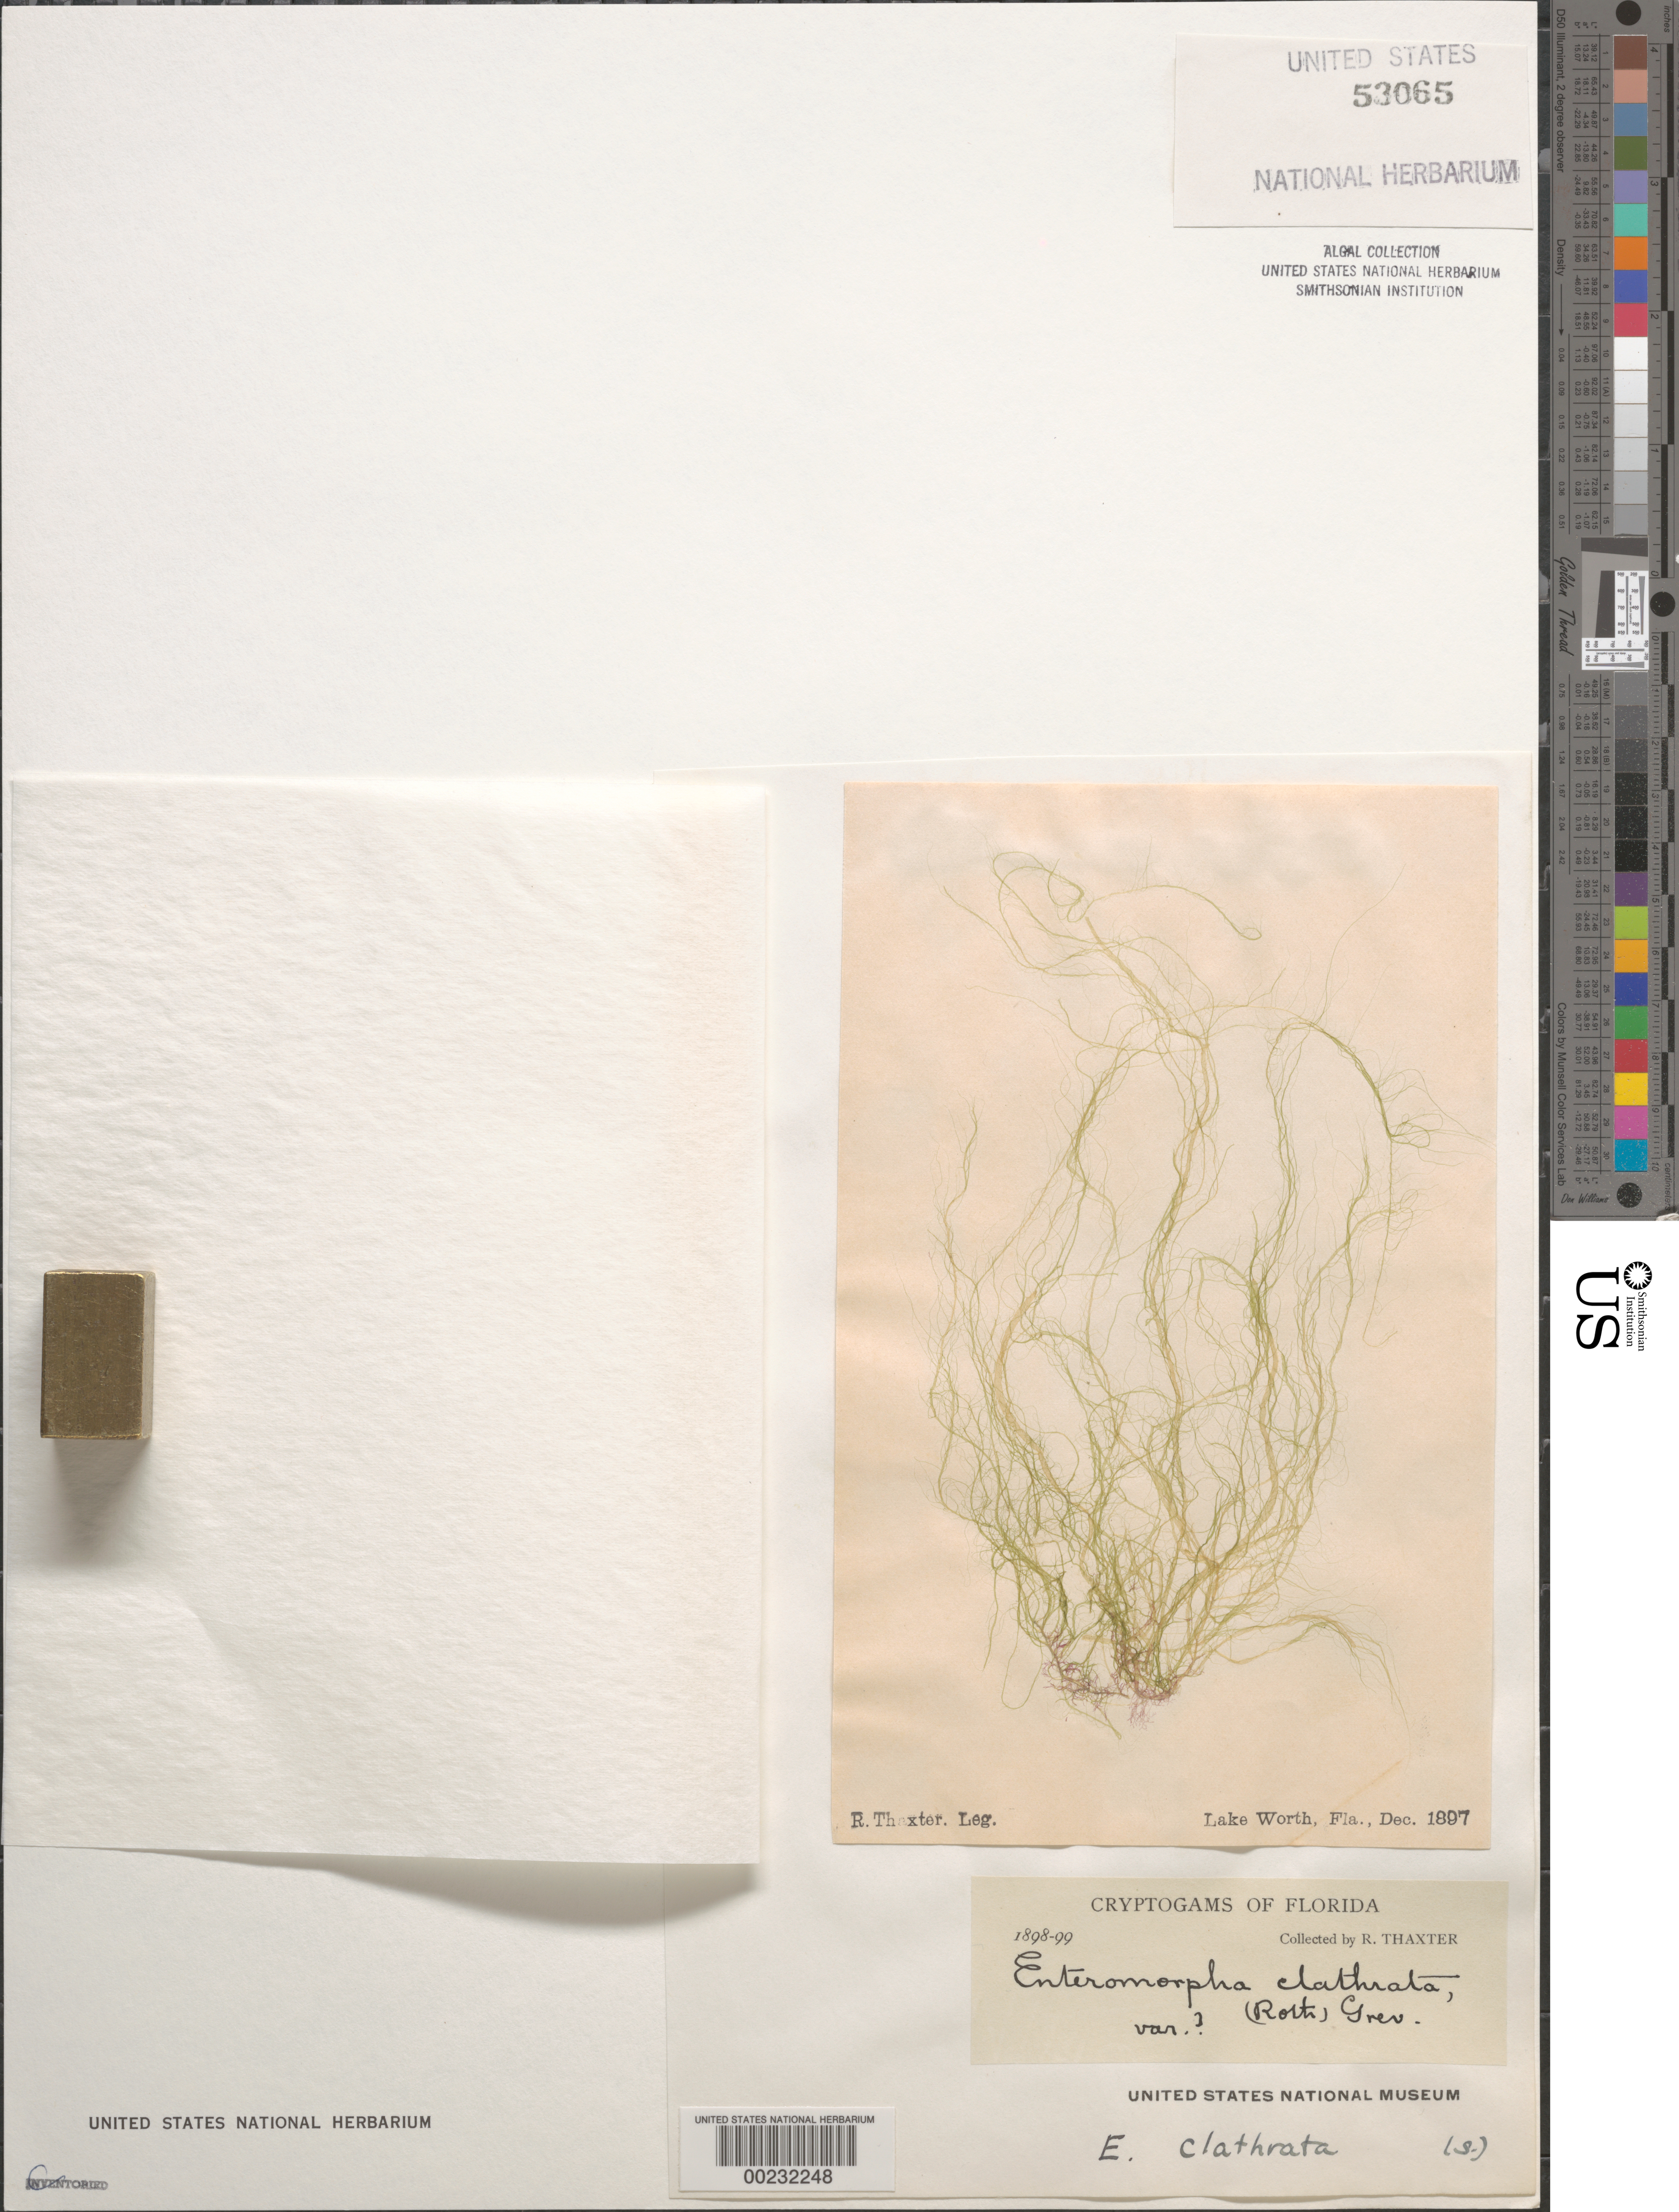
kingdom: Plantae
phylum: Chlorophyta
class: Ulvophyceae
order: Bryopsidales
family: Caulerpaceae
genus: Caulerpa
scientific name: Caulerpa chemnitzia var. vanbossae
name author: (Setch. & N.L. Gardner) Fern.-Garcia & Riosm.-Rod.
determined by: Algae name updating Project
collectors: R. Thaxter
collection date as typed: Dec 1897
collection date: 1897-12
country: United States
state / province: Florida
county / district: Palm Beach County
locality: Lake Worth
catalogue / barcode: US 53065